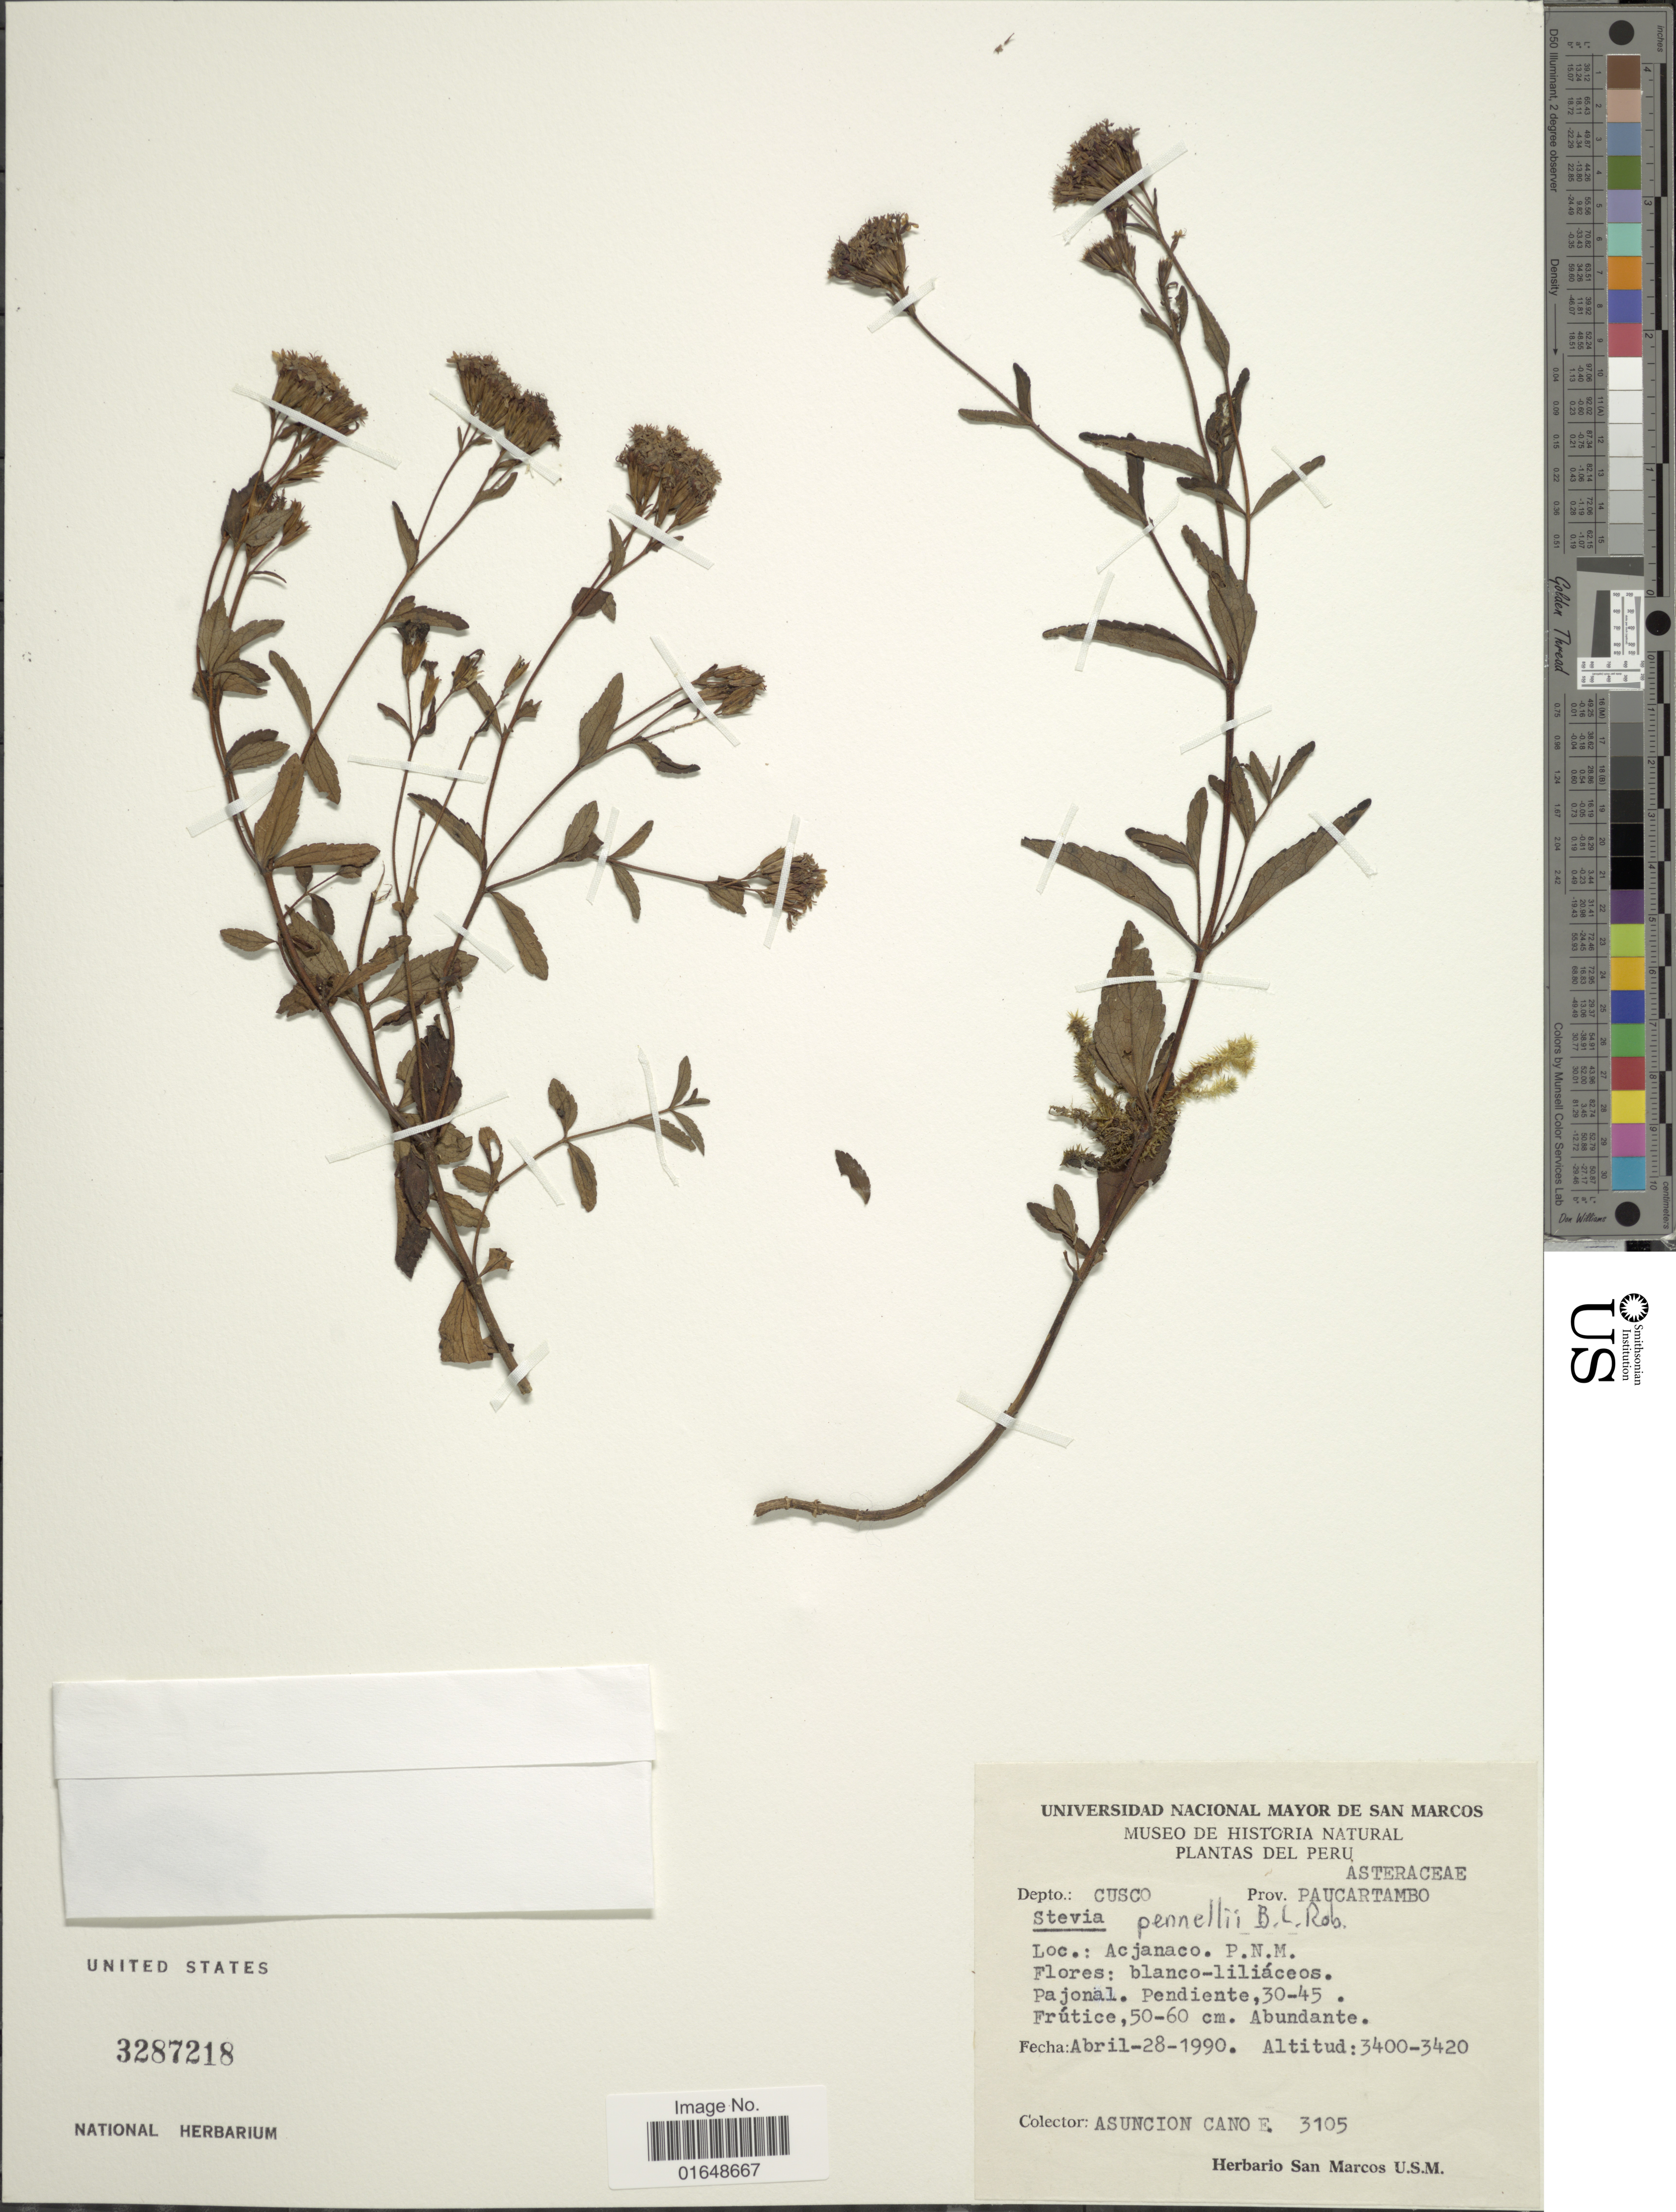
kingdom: Plantae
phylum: Tracheophyta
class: Magnoliopsida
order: Asterales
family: Asteraceae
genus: Stevia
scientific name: Stevia pennellii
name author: B.L. Rob.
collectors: A. Cano E.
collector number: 3105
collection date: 1990-04-28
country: Peru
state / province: Cusco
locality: Depto.: Cusco. prov. Paucartambo. Acjanaco, P.N.M.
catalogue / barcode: US 3287218